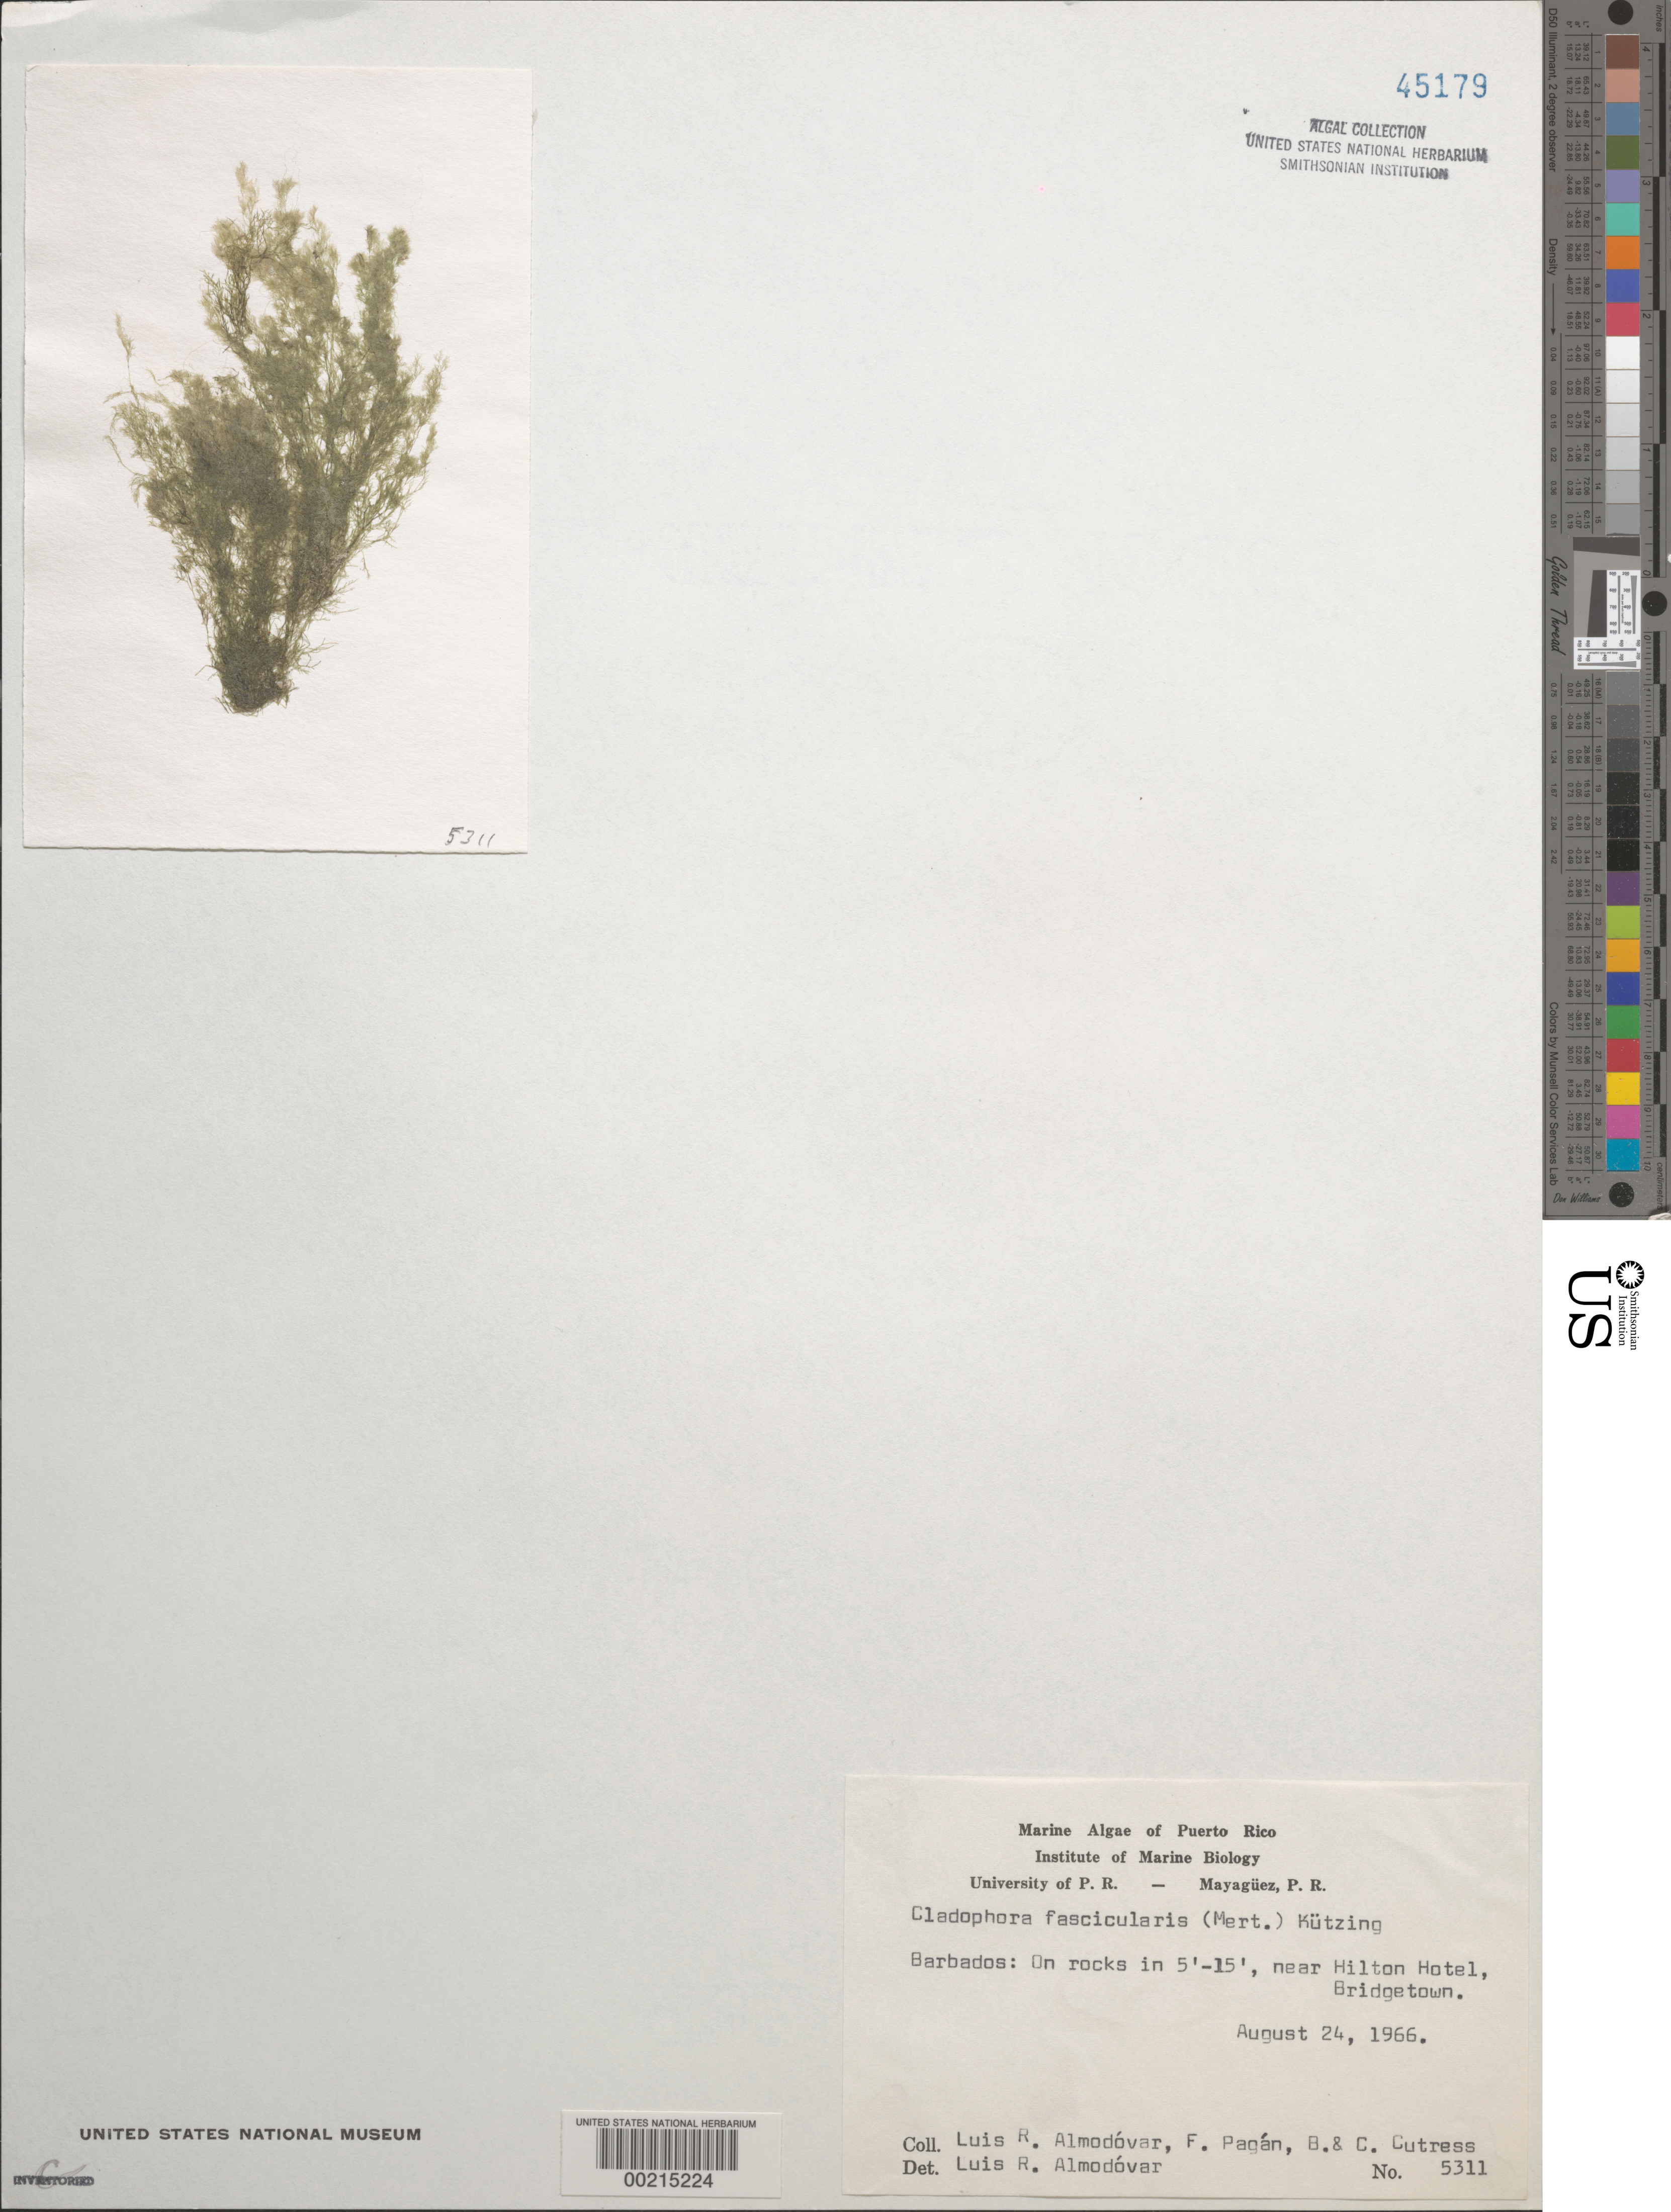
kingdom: Plantae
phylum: Chlorophyta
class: Ulvophyceae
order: Bryopsidales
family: Caulerpaceae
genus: Caulerpa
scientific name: Caulerpa chemnitzia var. vanbossae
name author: (Setch. & N.L. Gardner) Fern.-Garcia & Riosm.-Rod.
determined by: Algae name updating Project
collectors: L. Almodovar, F. Pagan, B. Cutress & C. Cutress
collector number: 5311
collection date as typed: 24 Aug 1966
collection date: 1966-08-24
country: Barbados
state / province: Saint Michael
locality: Bridgetown, near Hilton Hotel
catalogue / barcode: US 45179